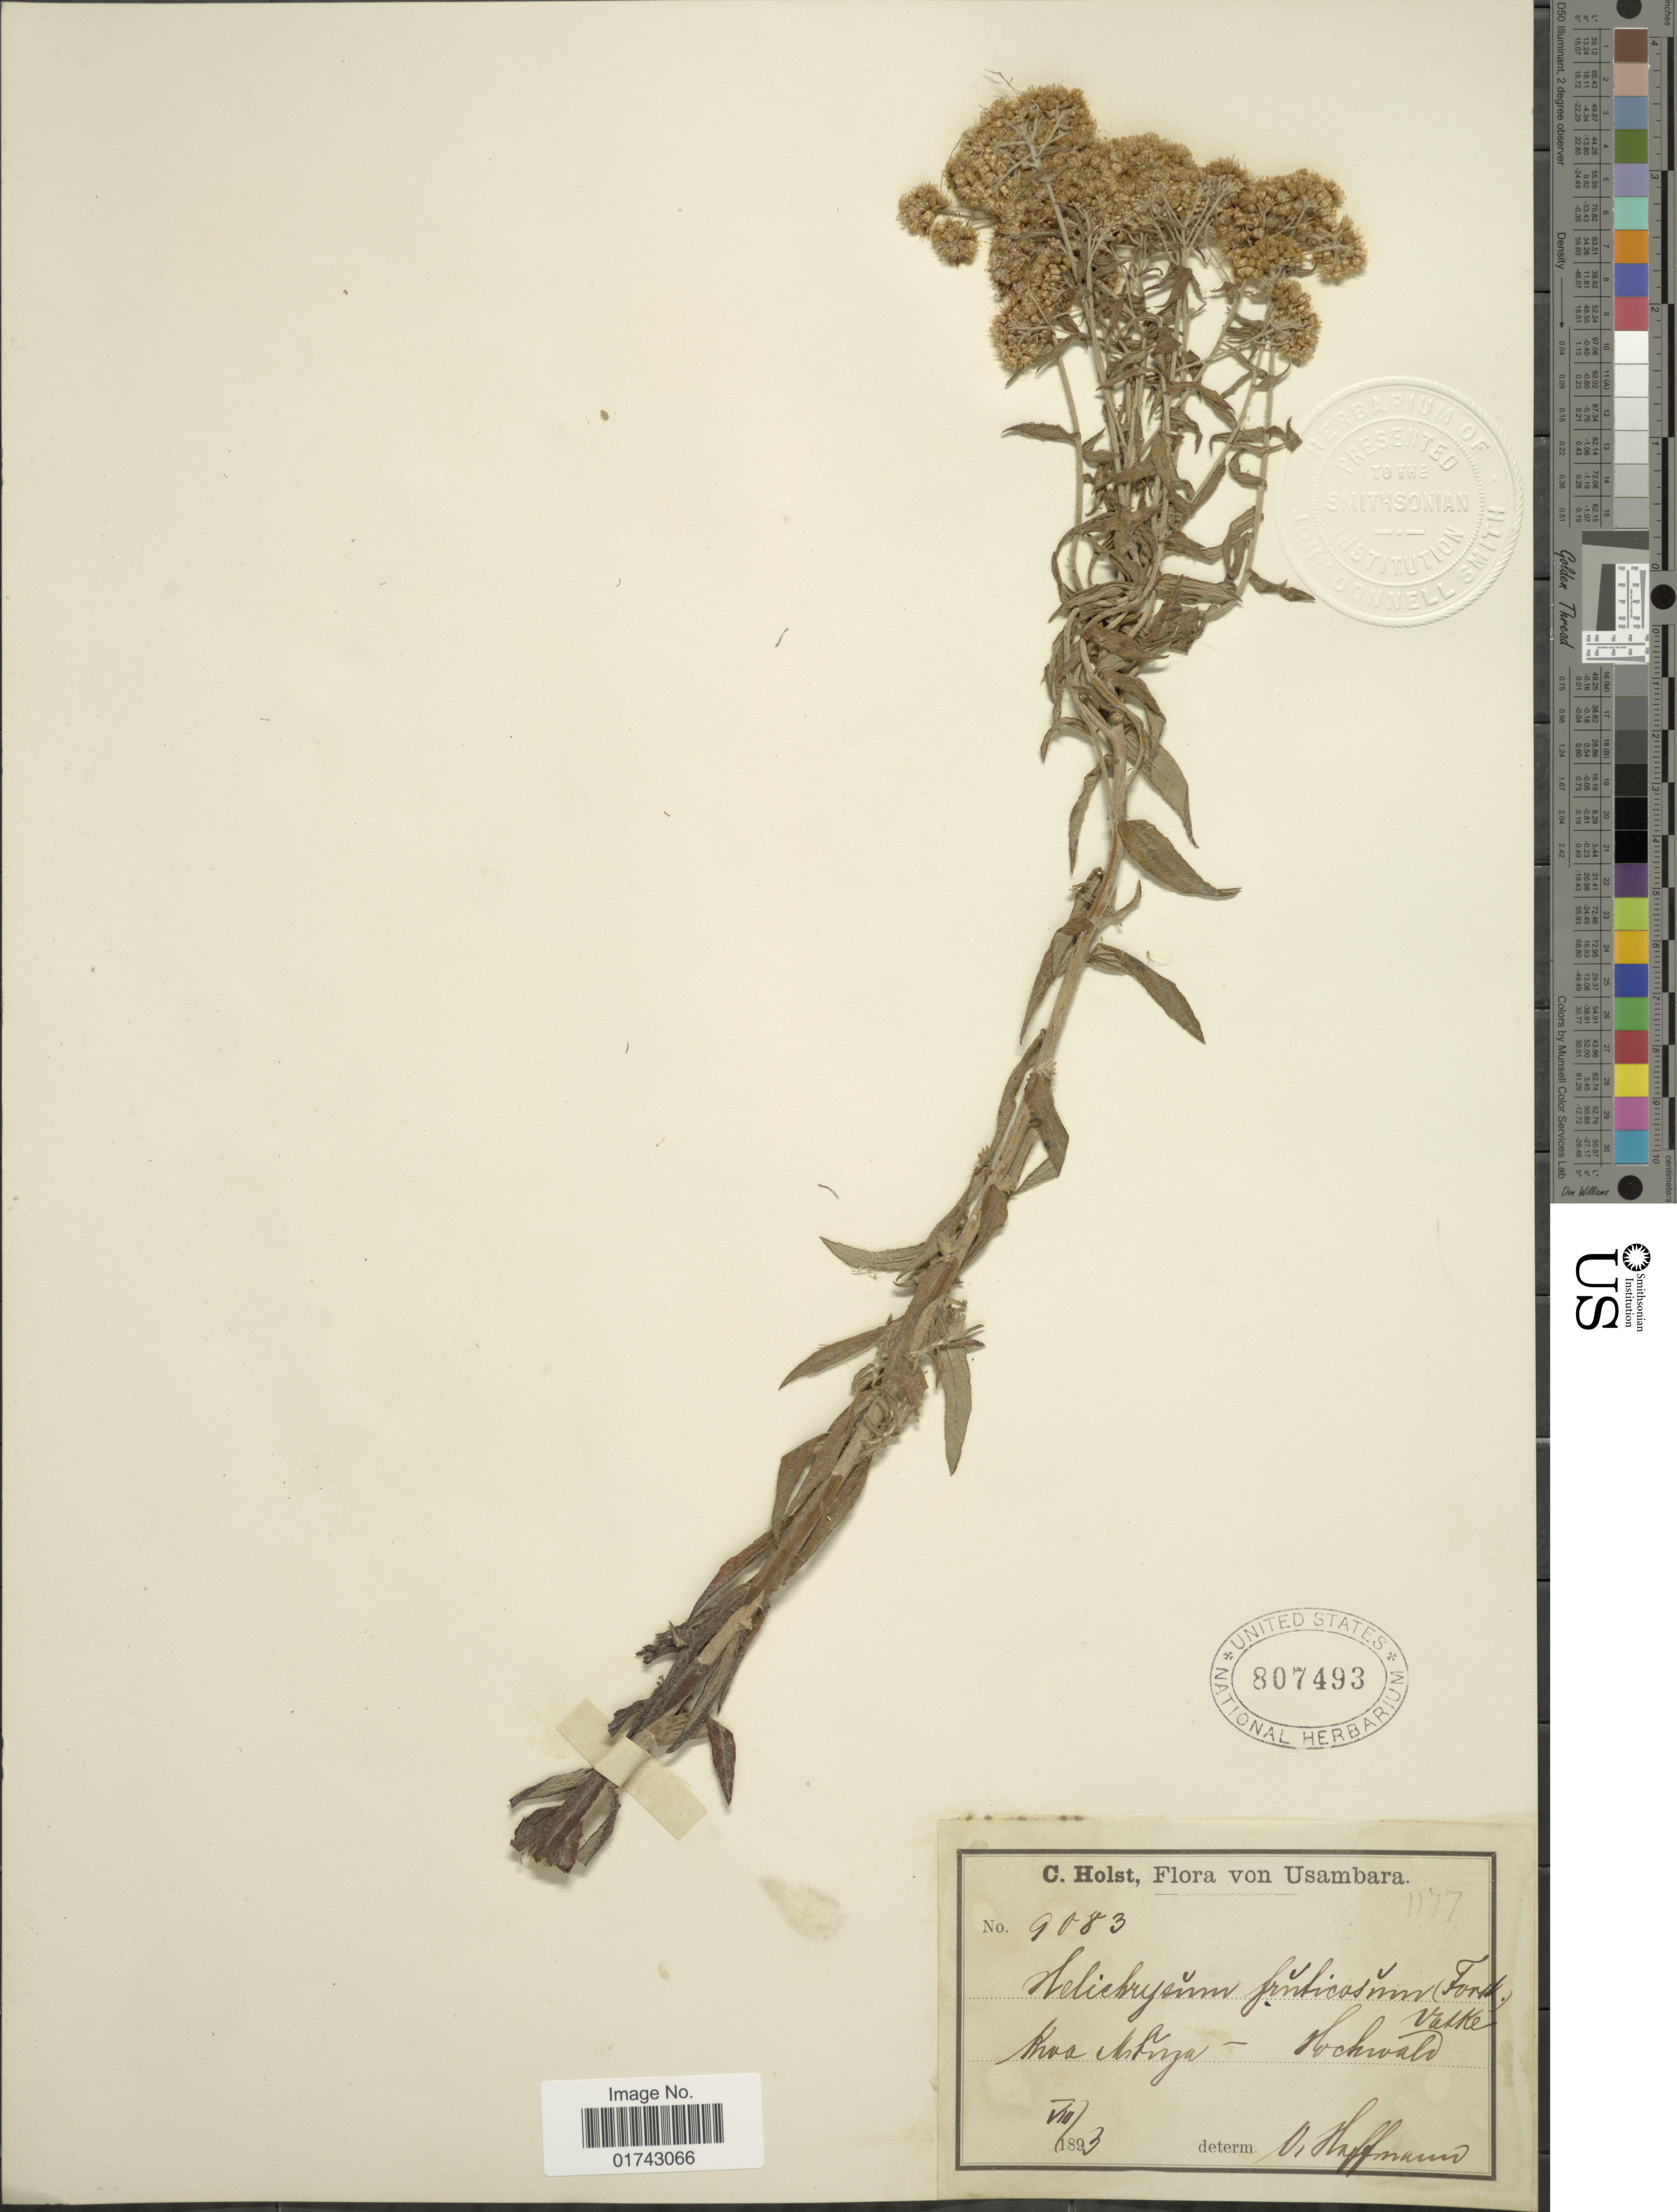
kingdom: Plantae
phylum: Tracheophyta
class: Magnoliopsida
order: Asterales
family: Asteraceae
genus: Helichrysum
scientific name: Helichrysum forskahlii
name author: (J.F. Gmel.) Hilliard & B.L. Burtt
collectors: C. H. Holst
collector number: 9083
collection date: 1893-08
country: Tanzania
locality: Kroa Asinga, Hochwald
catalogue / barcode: US 807493